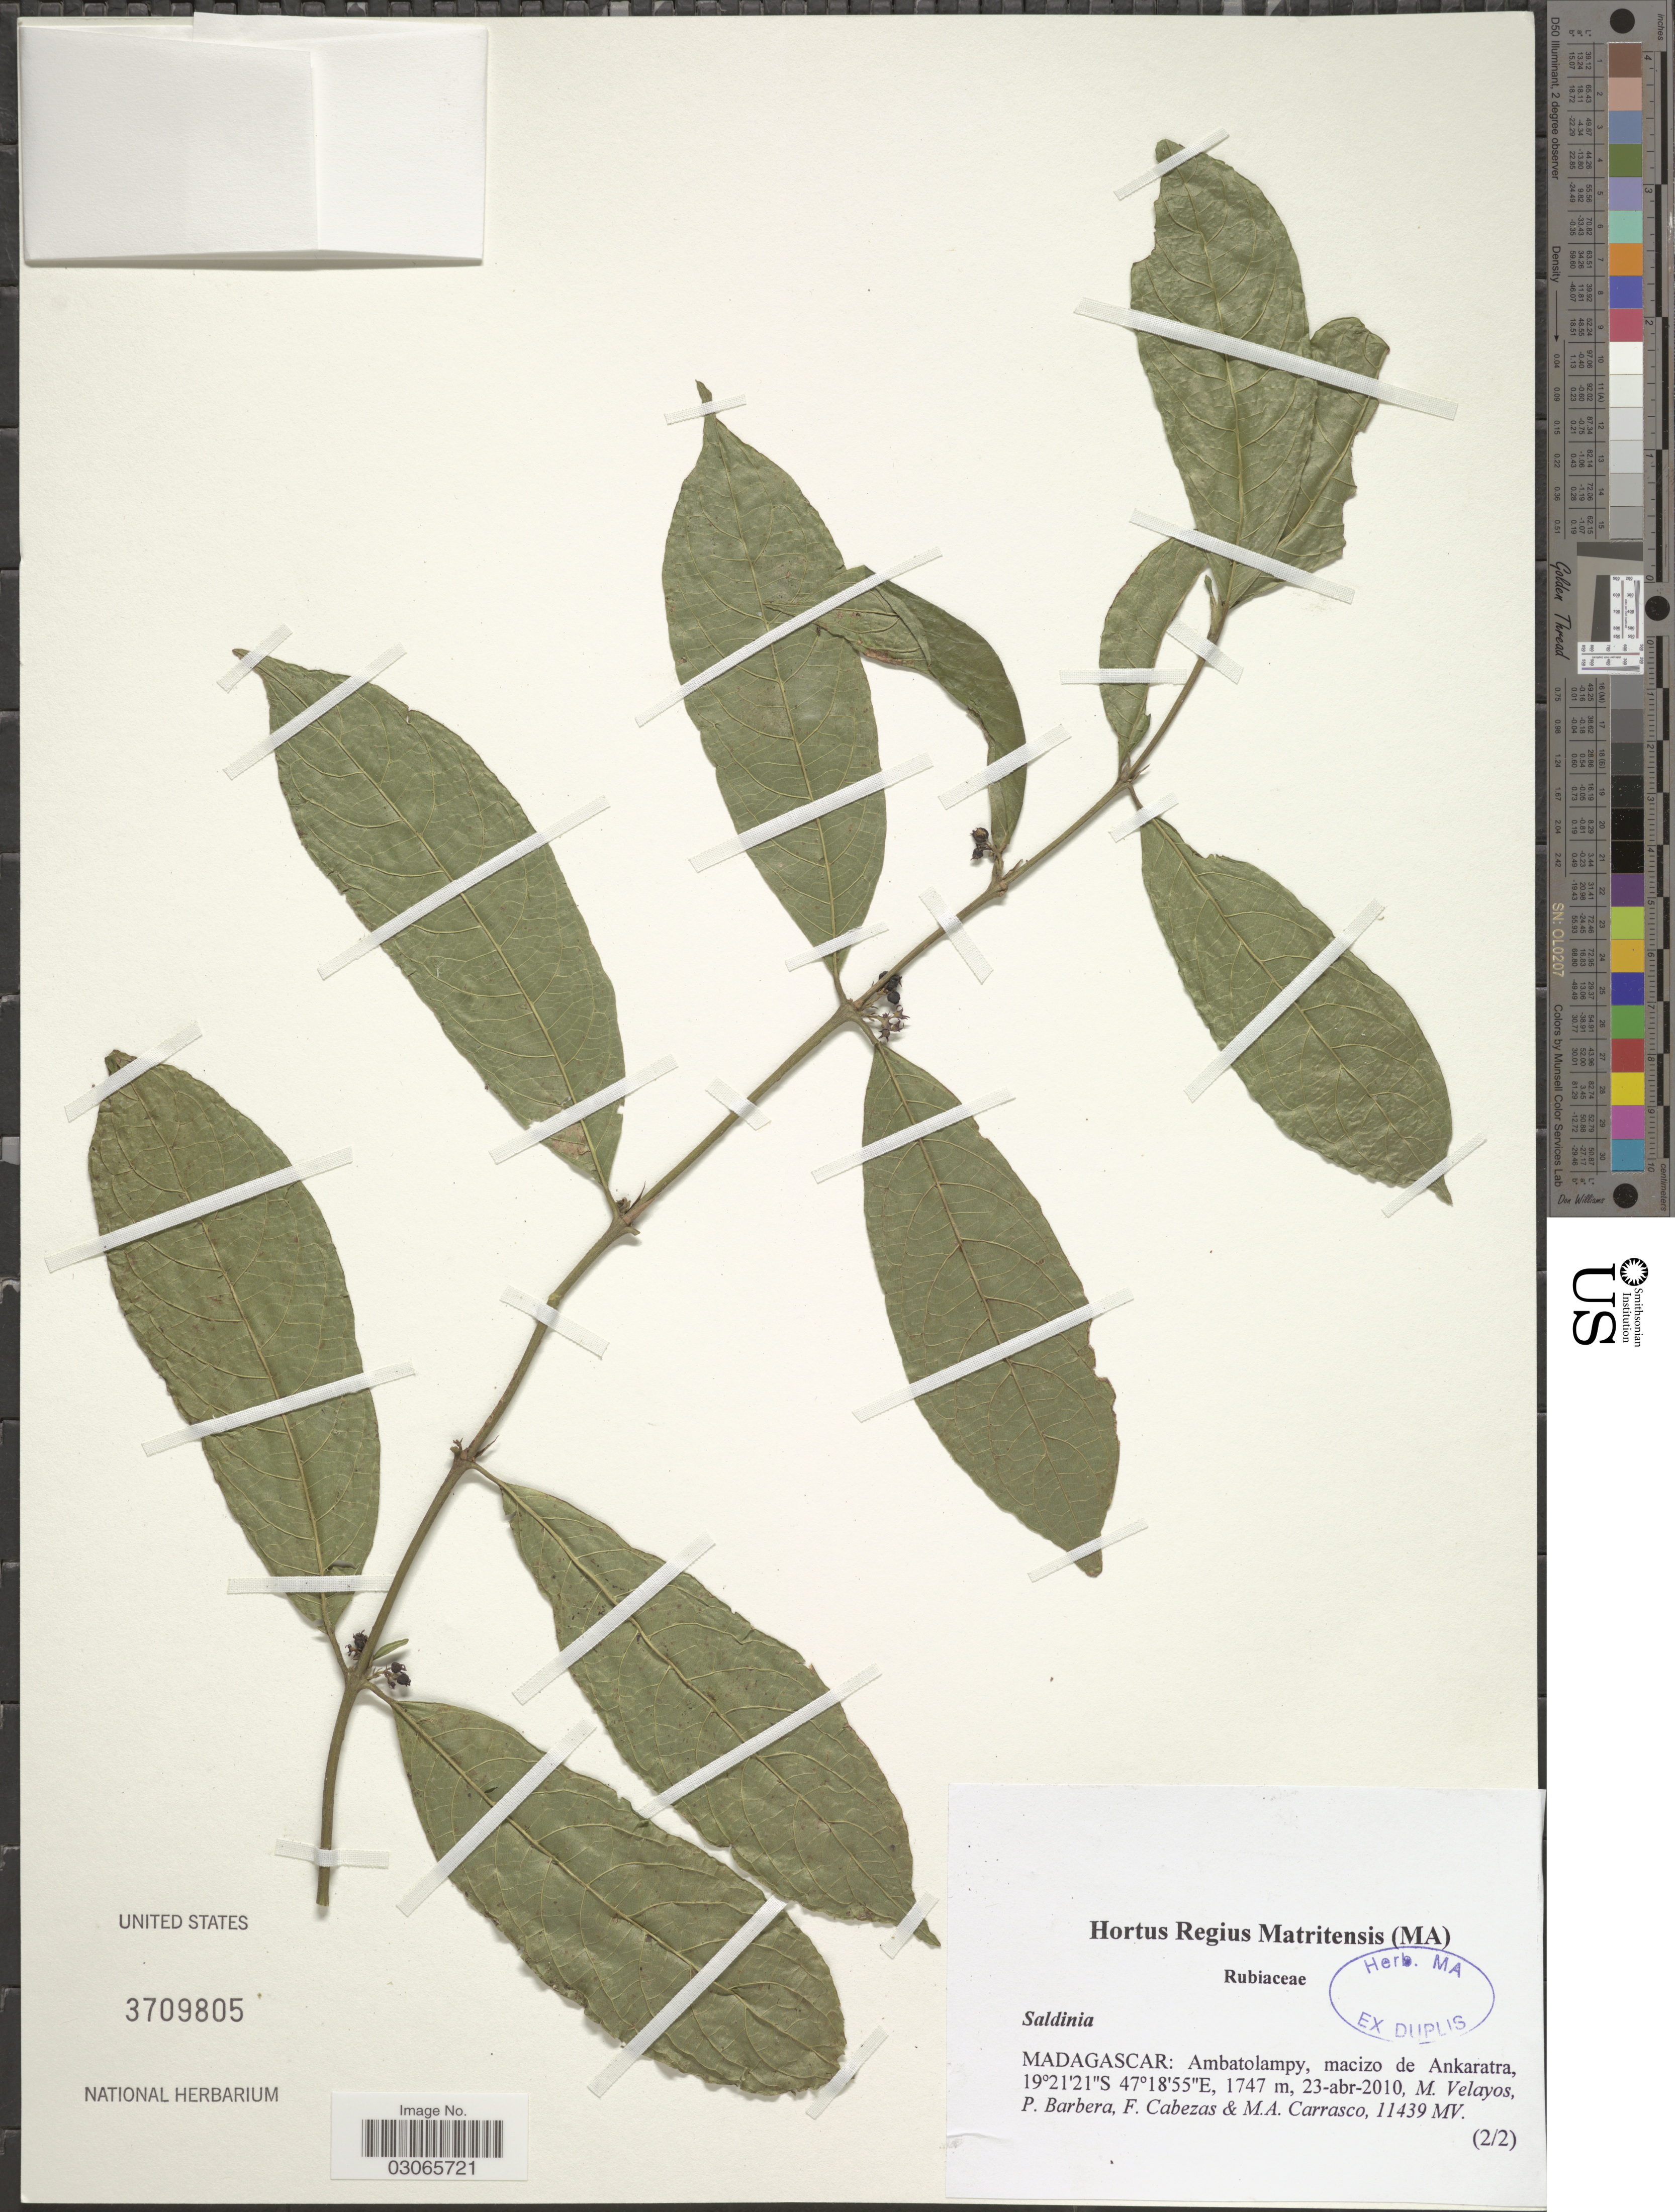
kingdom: Plantae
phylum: Tracheophyta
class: Magnoliopsida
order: Gentianales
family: Rubiaceae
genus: Saldinia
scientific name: Saldinia sp.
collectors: M. Velayos, P. Barberá, F. Cabezas & M. A. Carrasco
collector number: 11439 MV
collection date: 2010-04-23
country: Madagascar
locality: Ambatolampy, macizo de Ankaratra.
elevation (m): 1747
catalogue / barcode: US 3709805